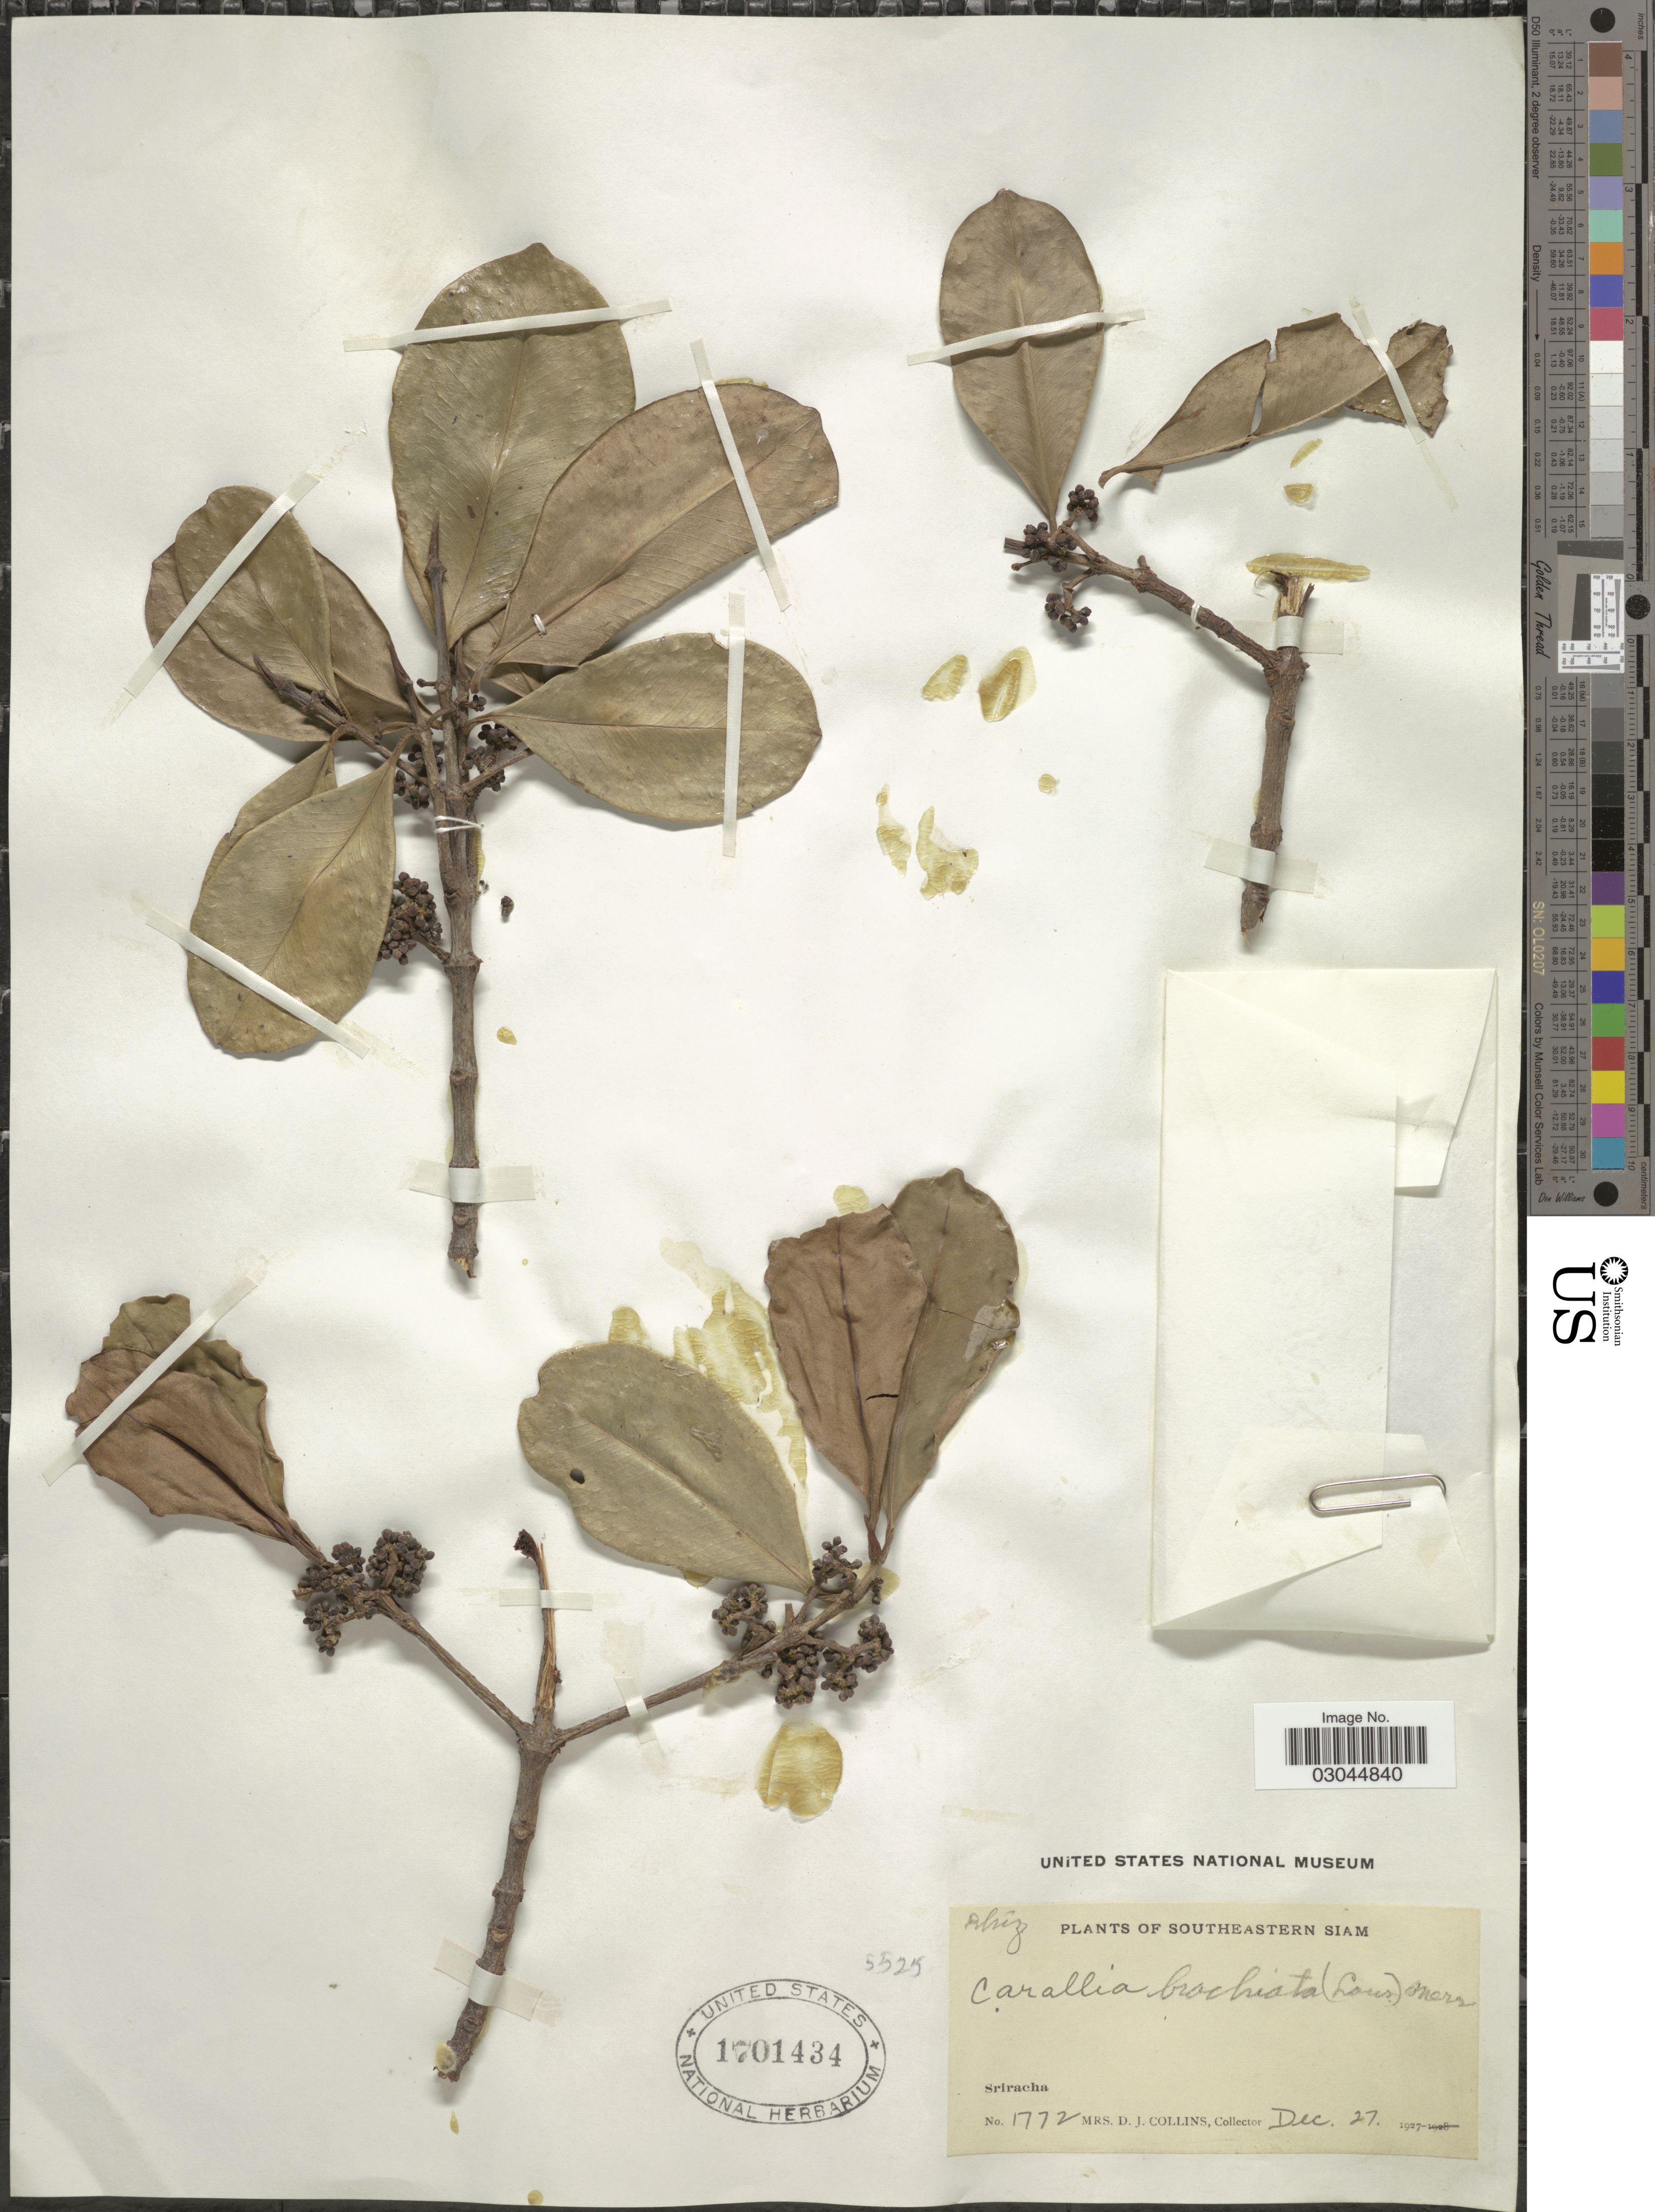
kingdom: Plantae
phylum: Tracheophyta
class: Magnoliopsida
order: Malpighiales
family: Rhizophoraceae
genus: Carallia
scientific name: Carallia brachiata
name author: (Lour.) Merr.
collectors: Mrs. D. J. Collins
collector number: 1772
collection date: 1927-12-27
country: Thailand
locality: Southeastern Siam. Sriracha.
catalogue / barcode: US 1701434